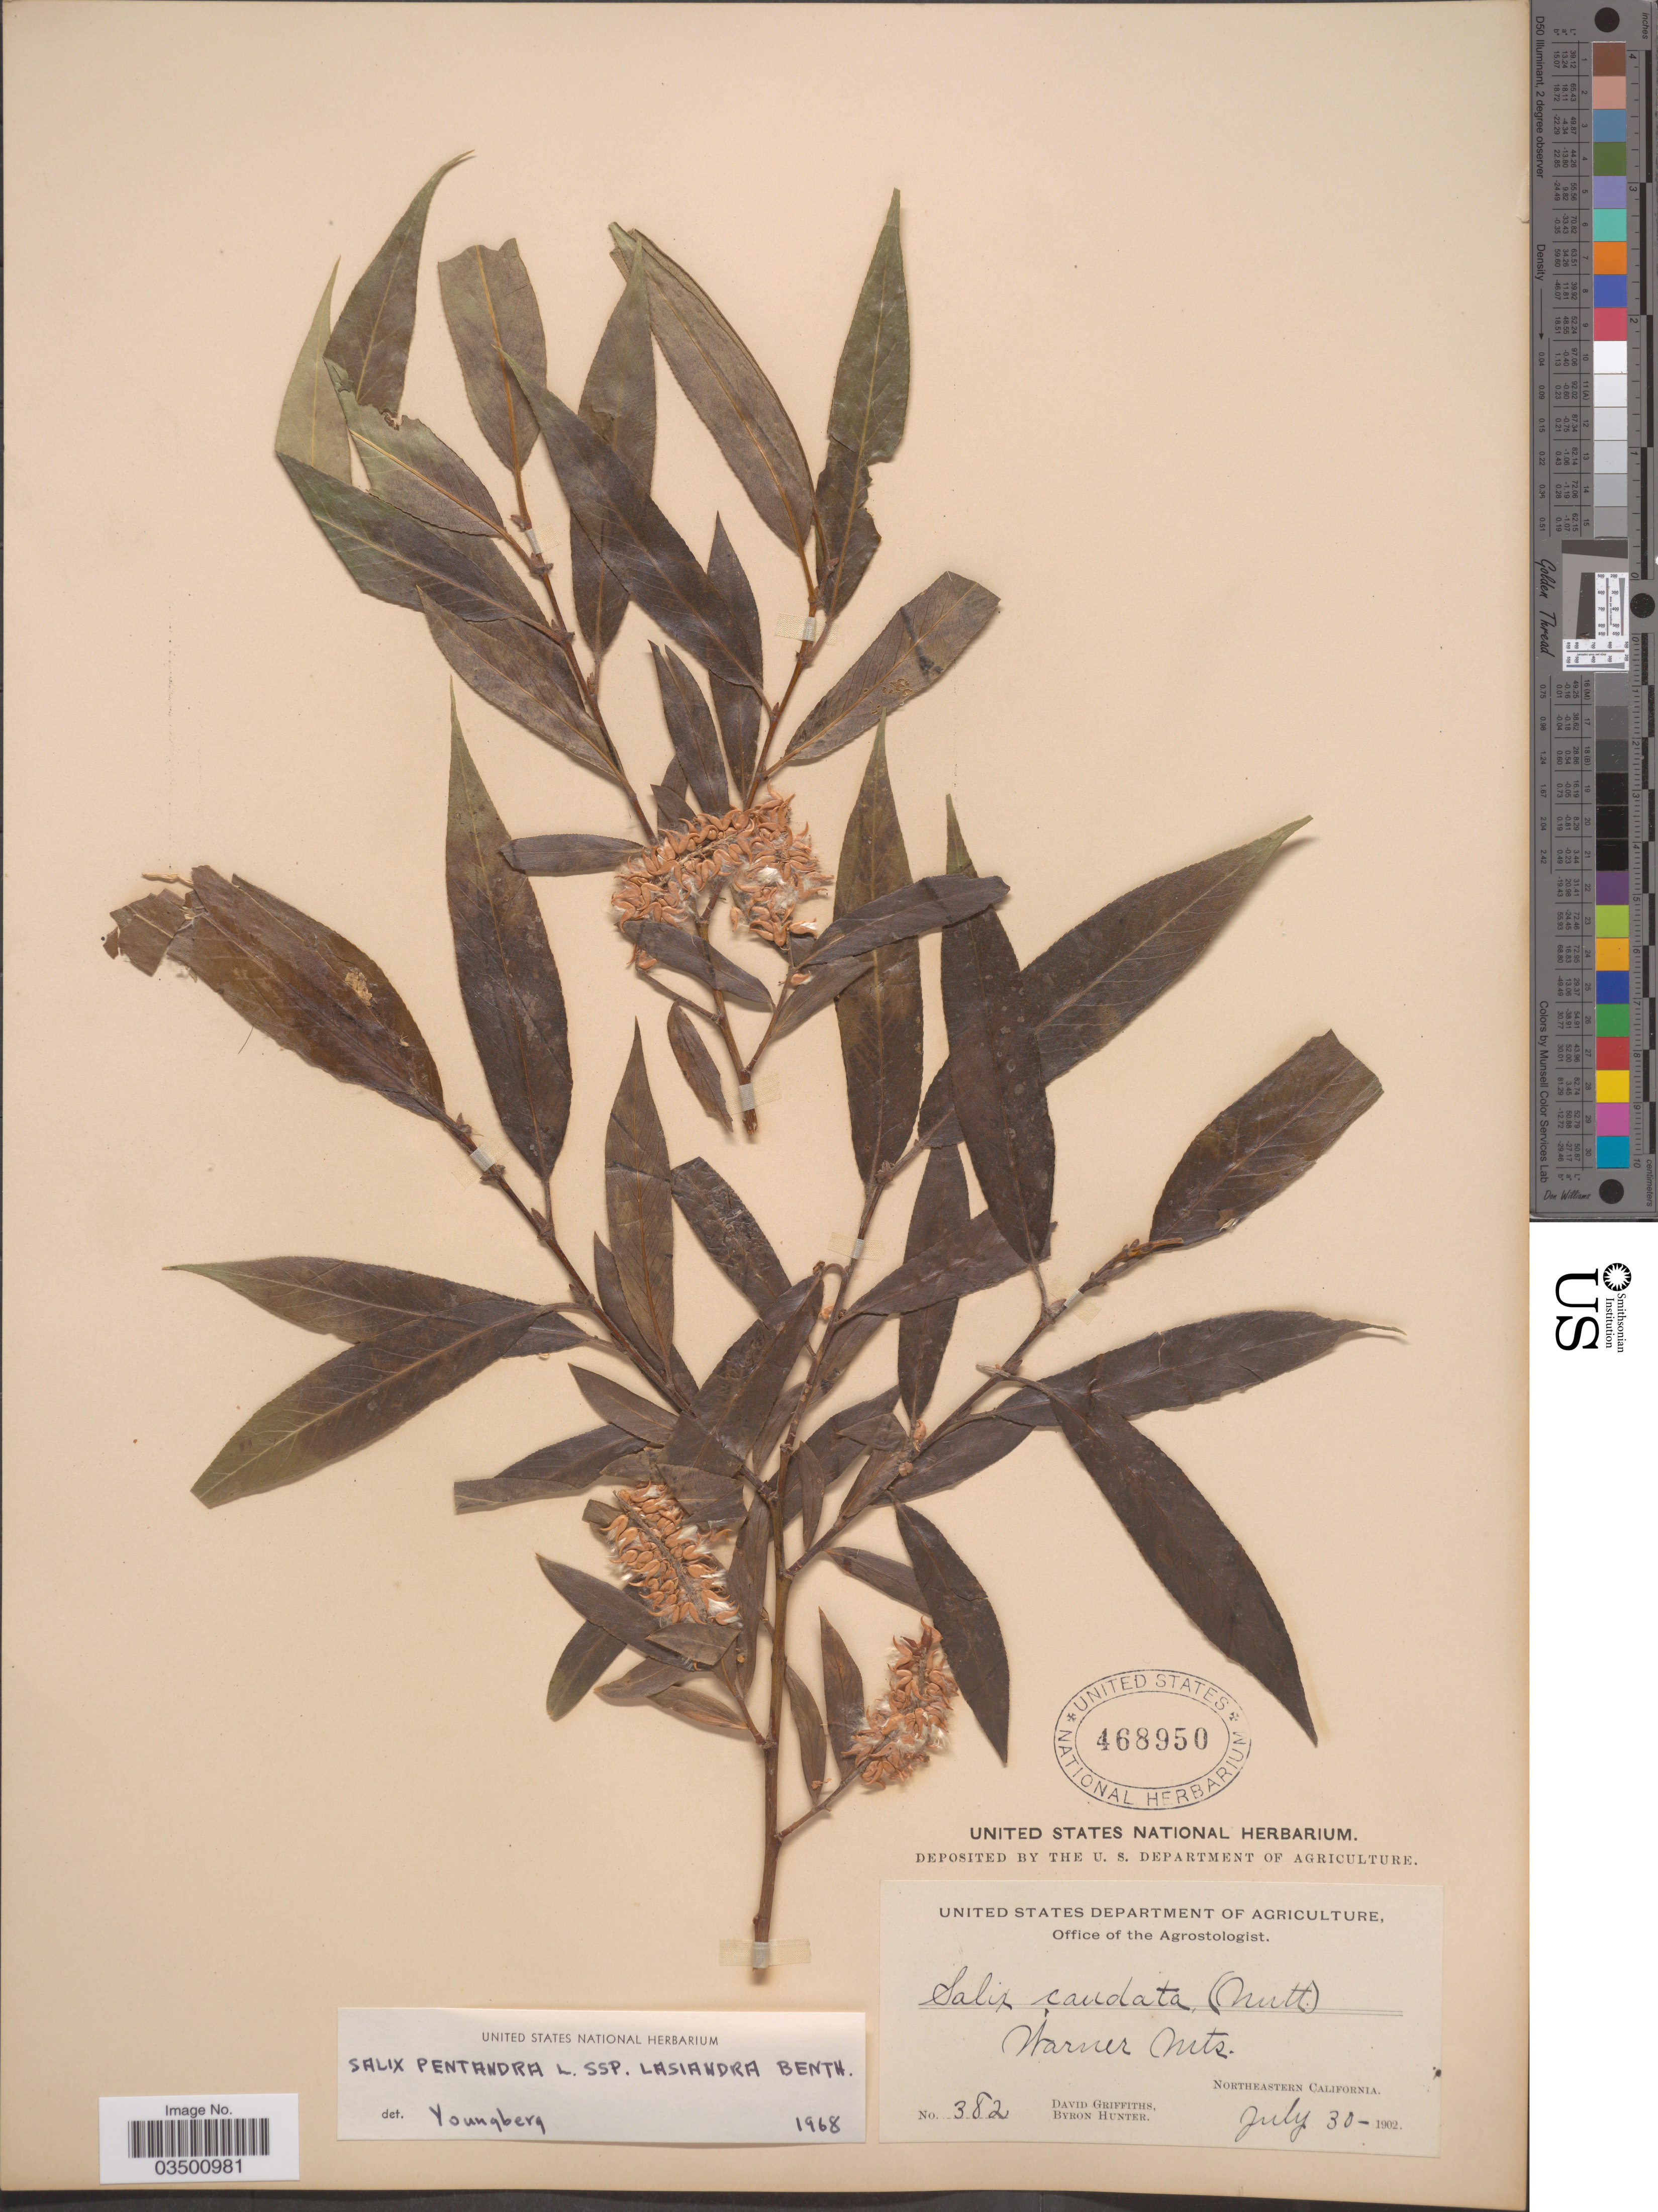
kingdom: Plantae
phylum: Tracheophyta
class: Magnoliopsida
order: Malpighiales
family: Salicaceae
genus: Salix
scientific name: Salix lasiandra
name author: Benth.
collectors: D. Griffiths & B. Hunter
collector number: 382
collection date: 1902-07-30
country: United States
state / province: California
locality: Warner Mts. Northeastern California.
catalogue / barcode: US 468950